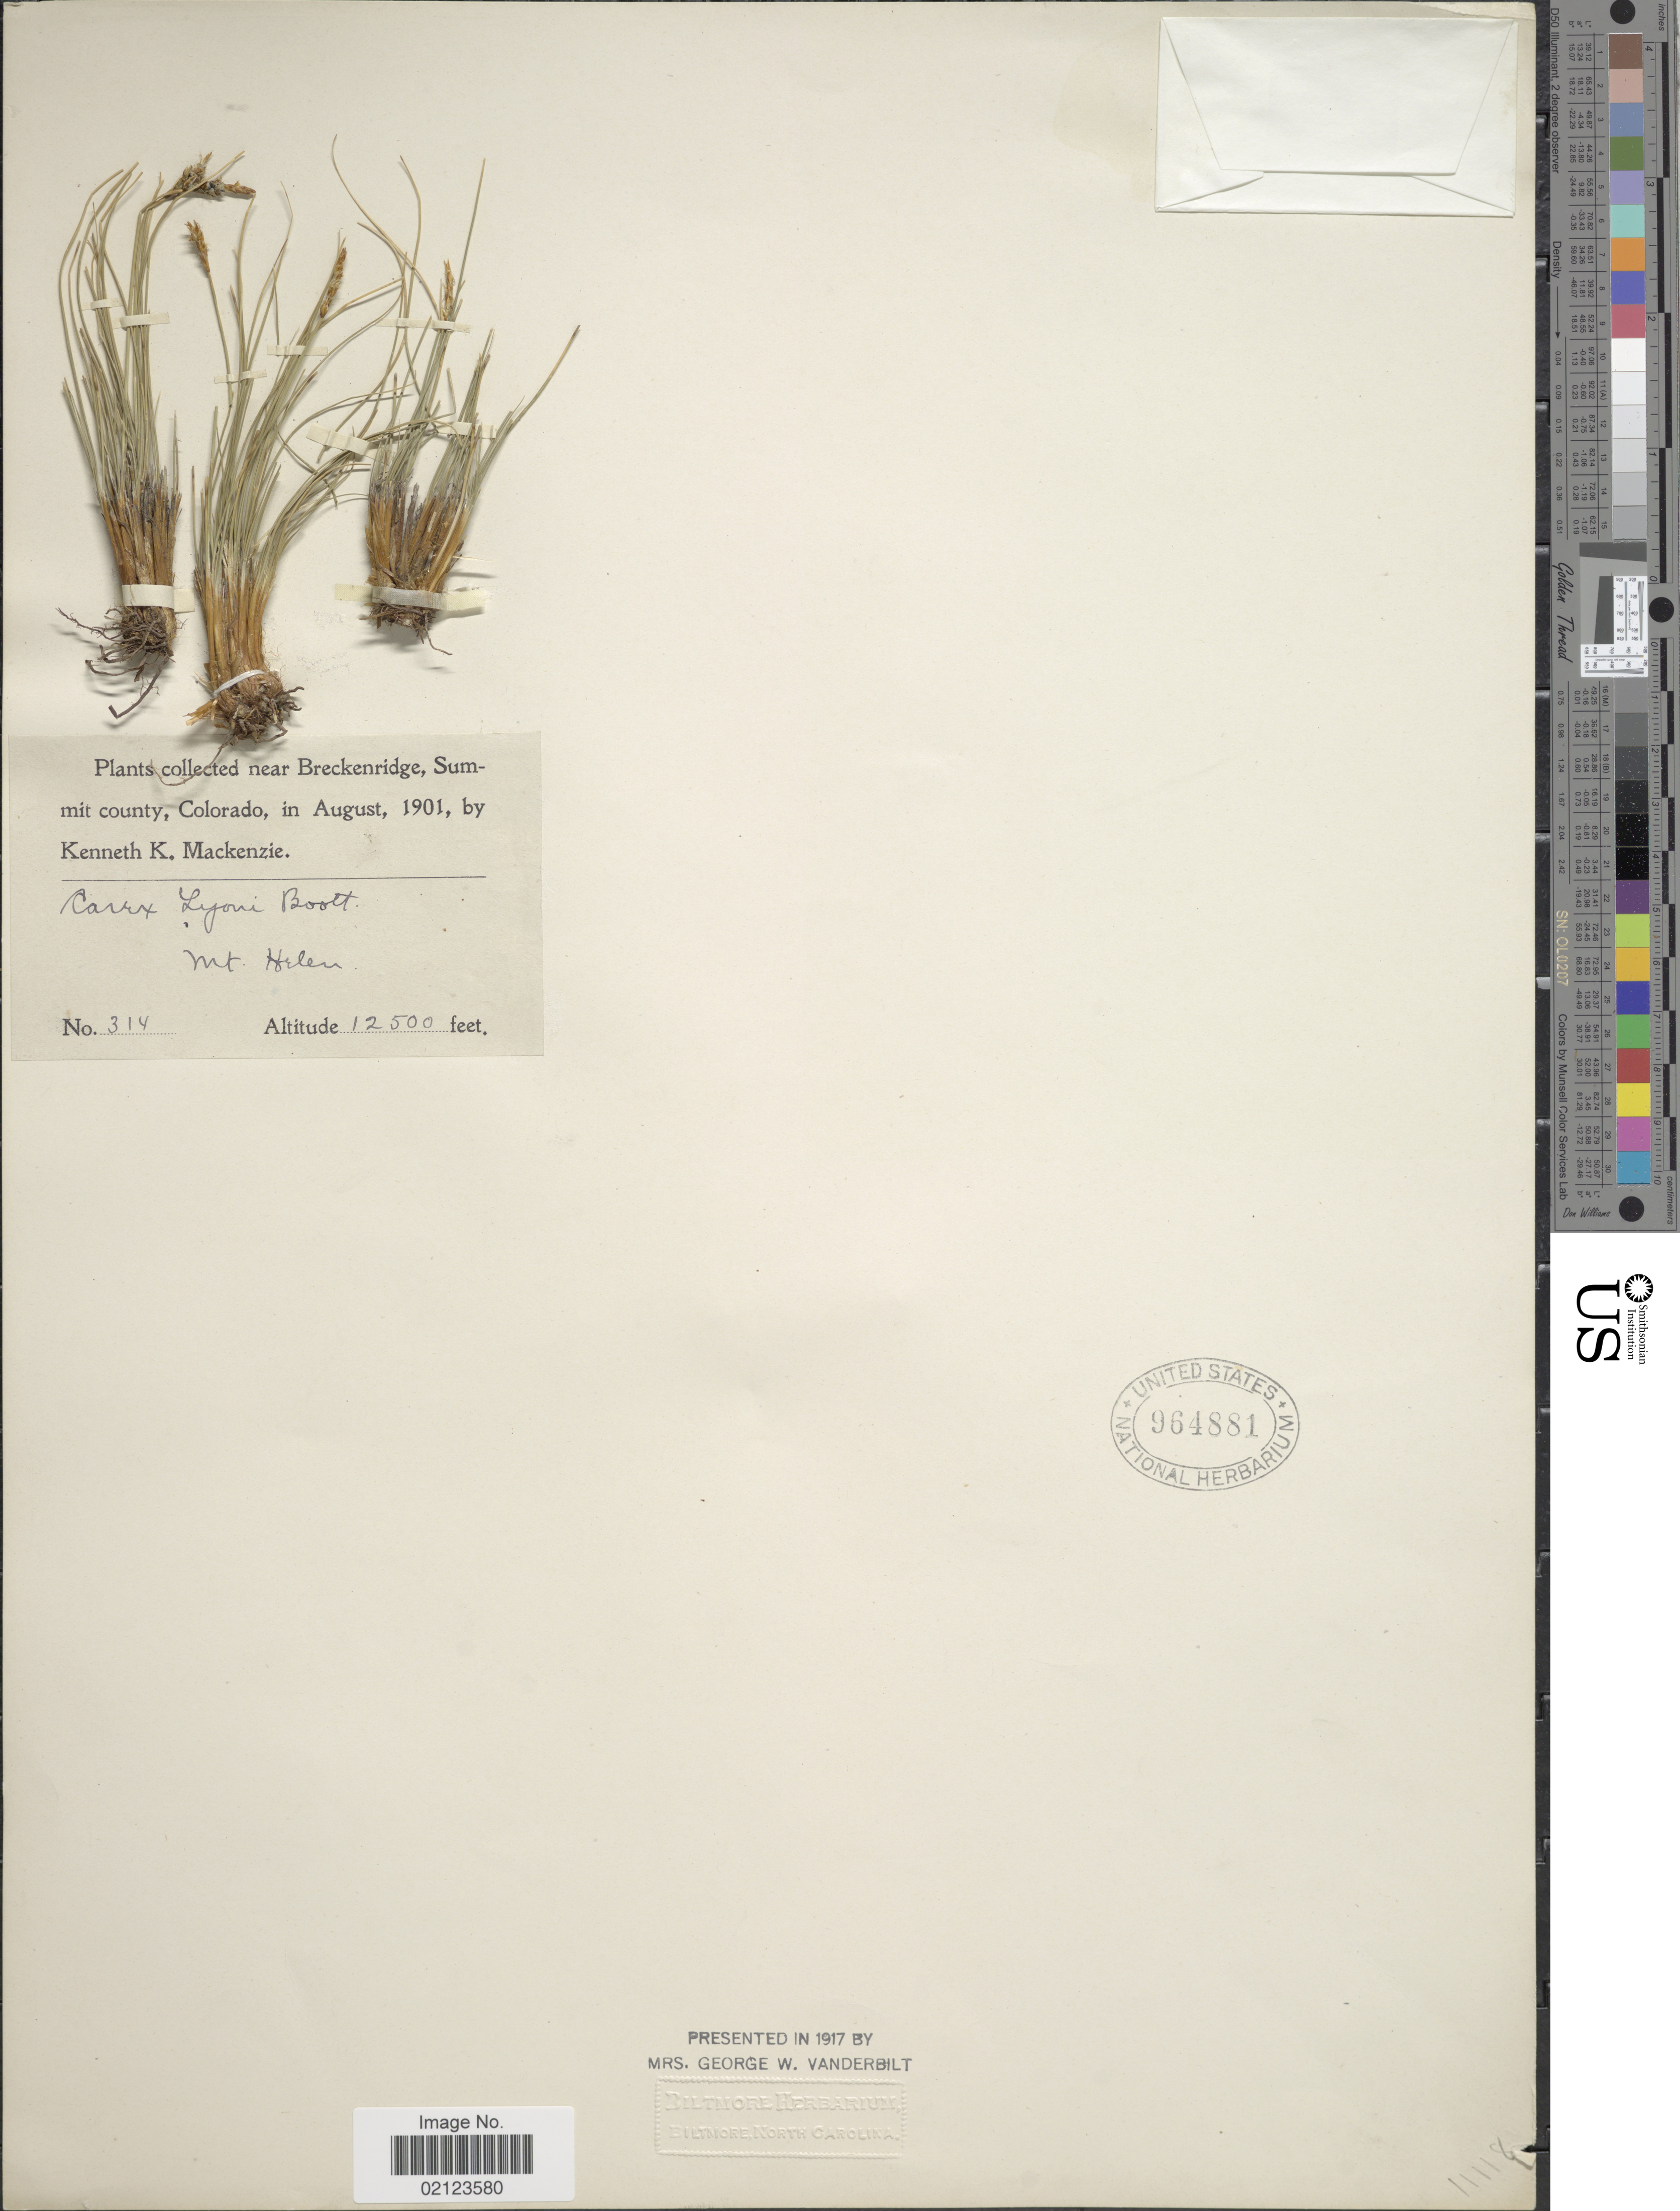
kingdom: Plantae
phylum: Tracheophyta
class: Liliopsida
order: Poales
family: Cyperaceae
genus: Carex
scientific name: Carex elynoides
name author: Holm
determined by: Strong, Mark T., (BOT), Smithsonian Institution - National Museum of Natural History (UNITED STATES)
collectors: K. K. Mackenzie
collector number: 314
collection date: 1901-08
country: United States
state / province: Colorado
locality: Near Breckenridge, Summit county, Colorado. Mt. Helen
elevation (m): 3810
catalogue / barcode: US 964881